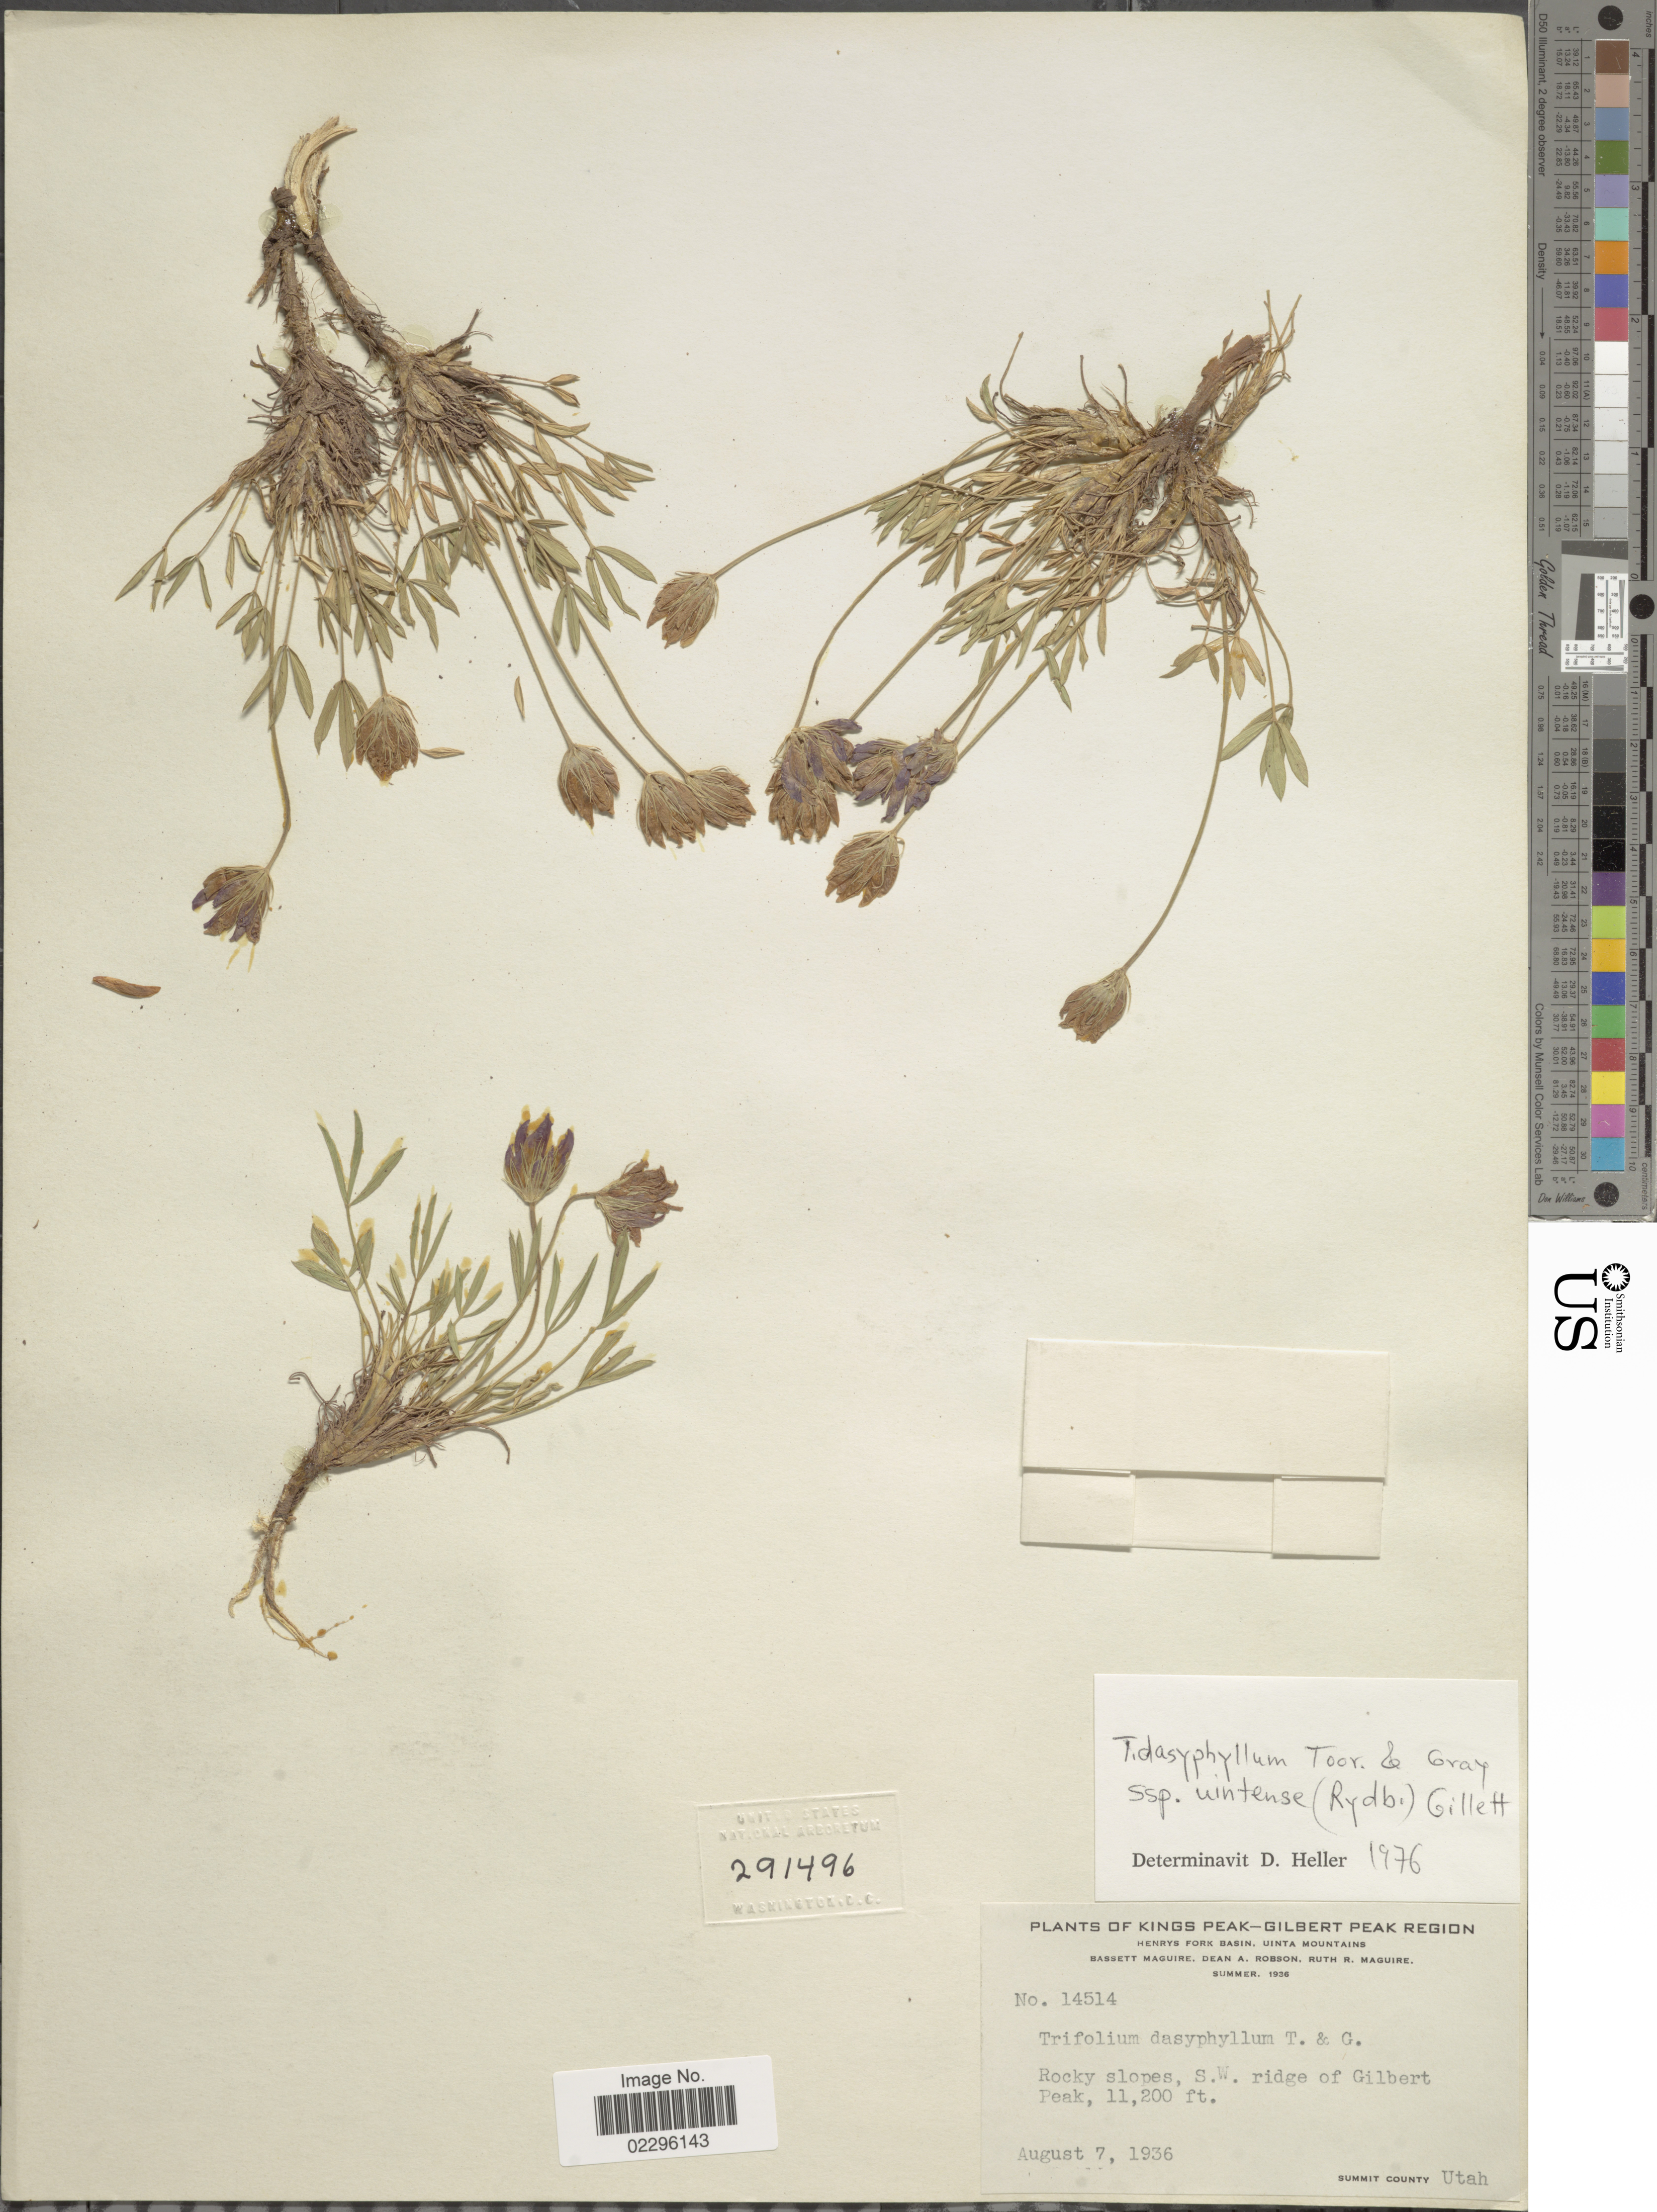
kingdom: Plantae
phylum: Tracheophyta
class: Magnoliopsida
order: Fabales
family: Fabaceae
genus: Trifolium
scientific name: Trifolium dasyphyllum subsp. uintense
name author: (Rydb.) J.M. Gillett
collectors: B. Maguire, D. Robson & R. R. Maguire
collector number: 14514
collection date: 1936-08-07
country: United States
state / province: Utah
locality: Kings Peak-Gilbert Peak Region, Henrys Fork basin, Uinta Mountains, Rocky slopes, S.W. ridge of Gilbert Peak, Summit County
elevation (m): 3414